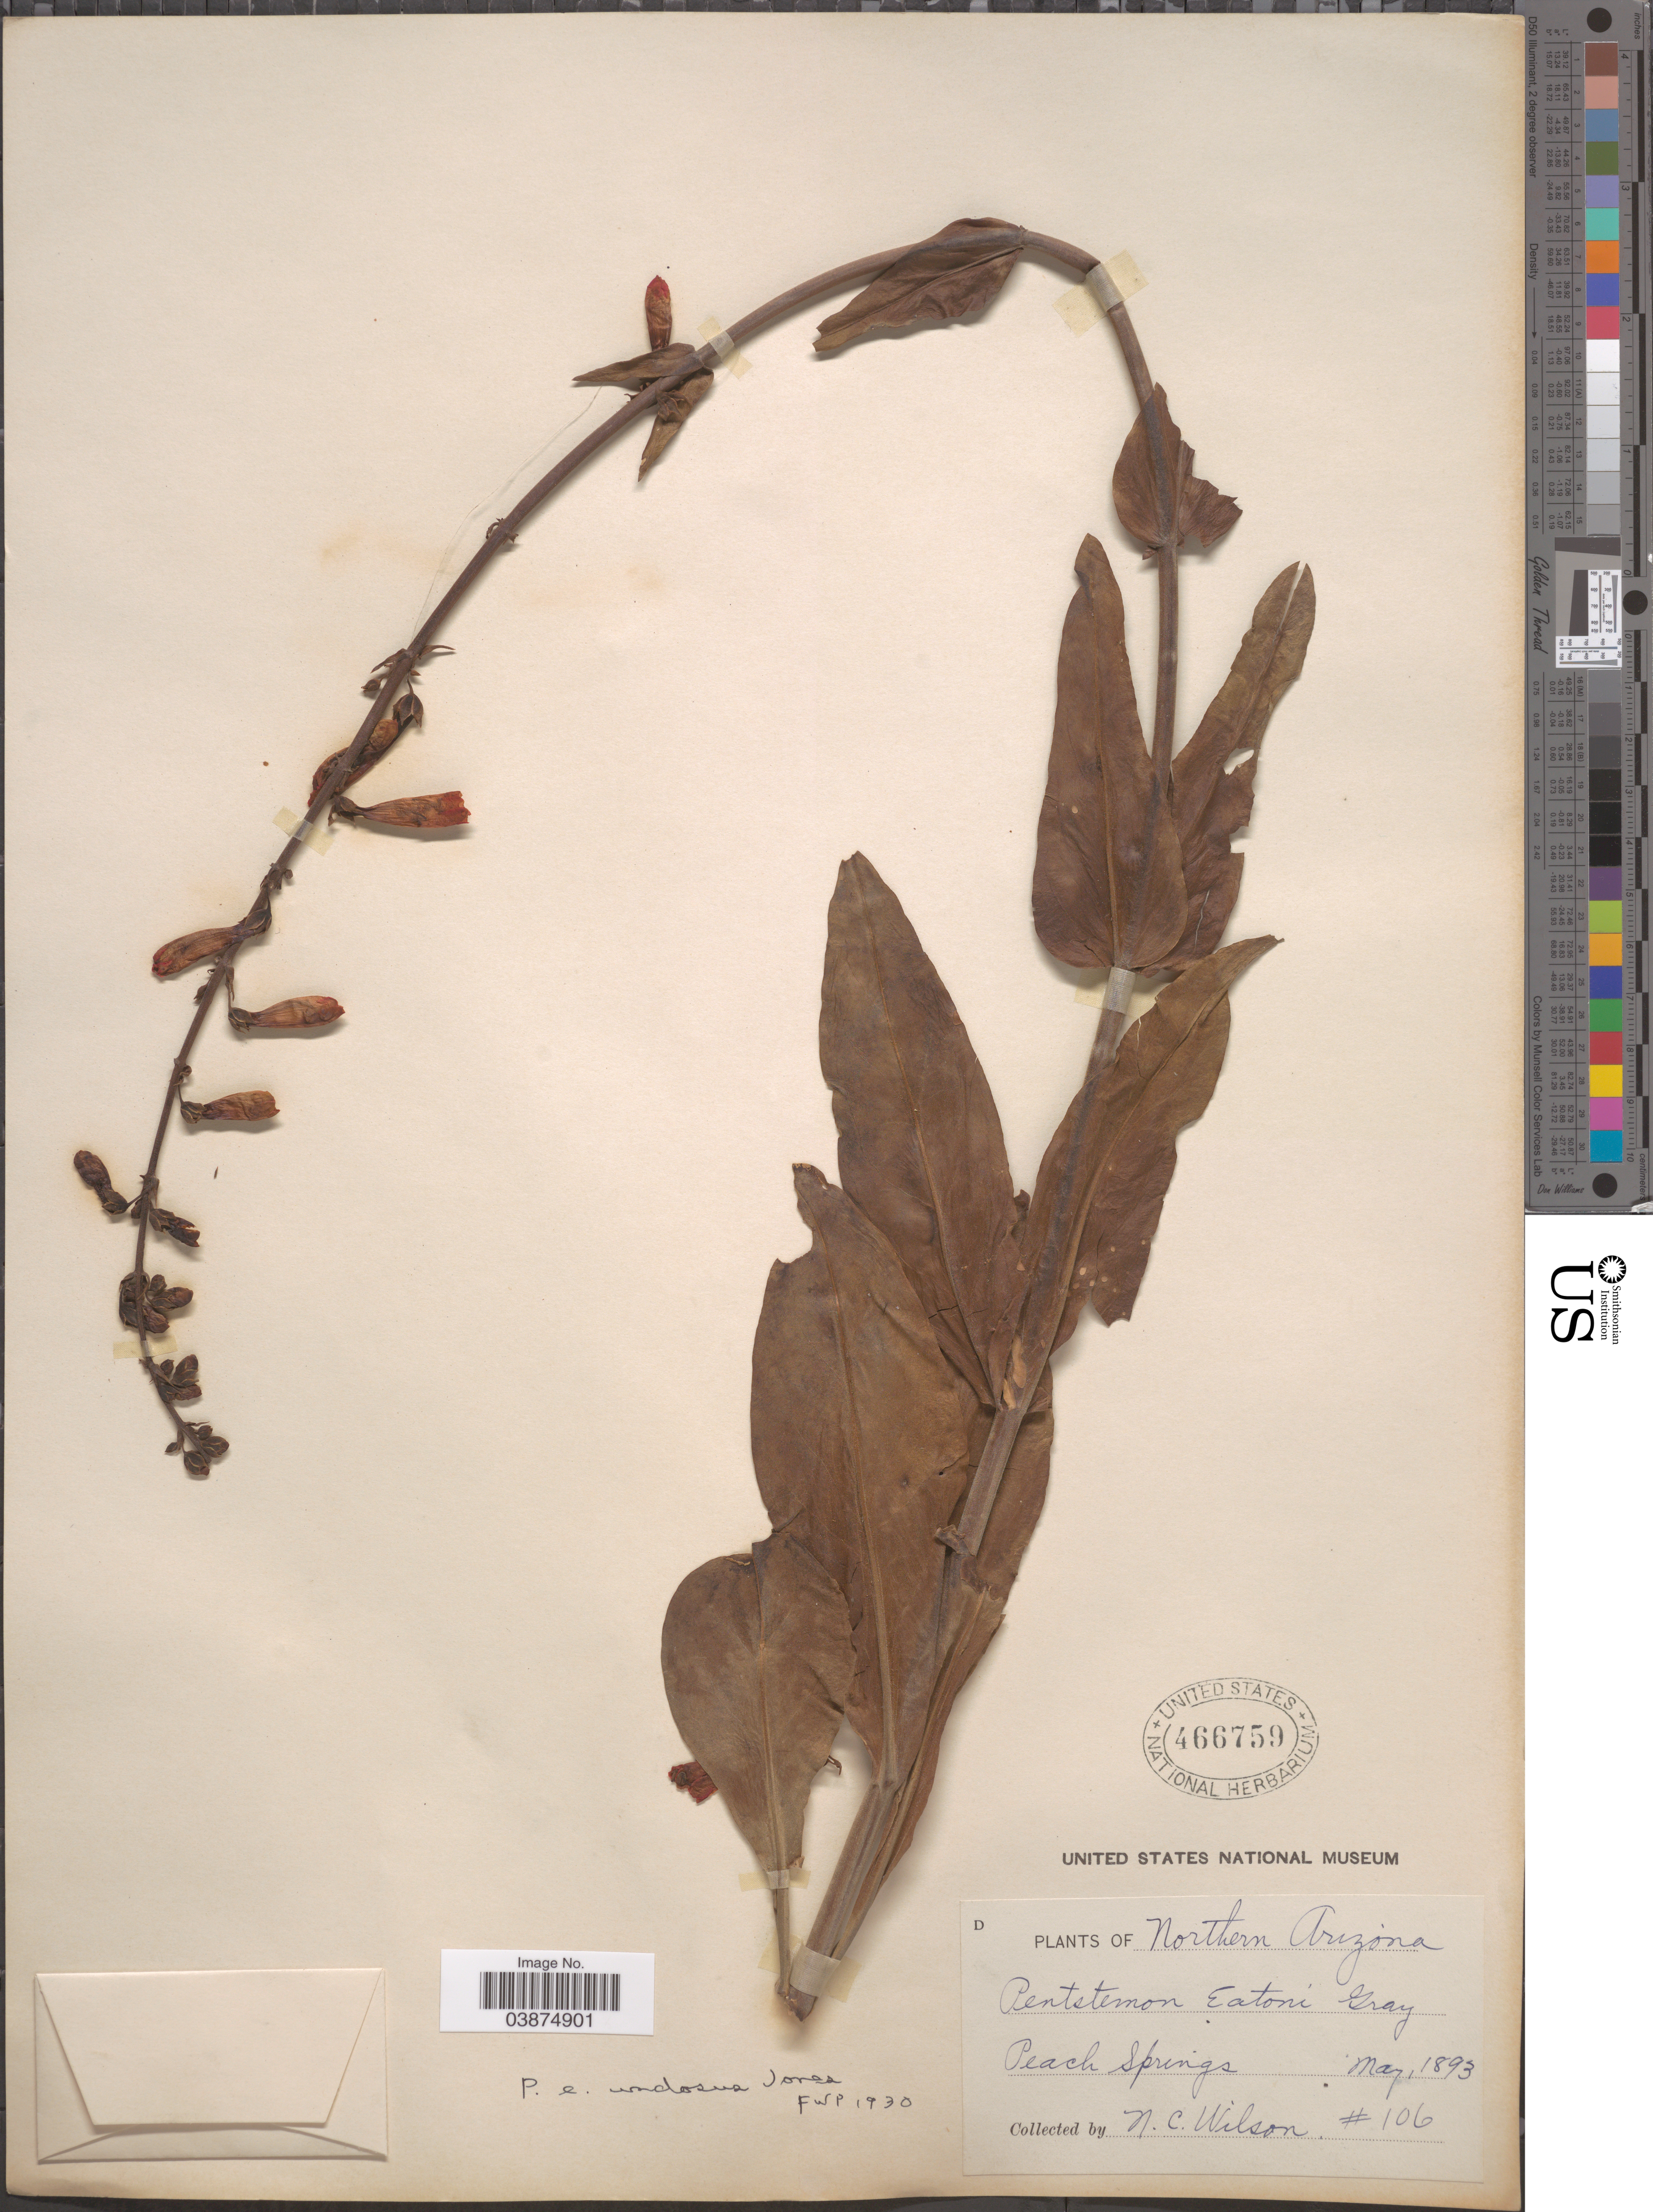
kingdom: Plantae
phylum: Tracheophyta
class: Magnoliopsida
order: Lamiales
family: Plantaginaceae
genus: Penstemon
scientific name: Penstemon eatonii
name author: A. Gray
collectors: N. C. Wilson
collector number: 106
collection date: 1893-05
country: United States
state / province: Arizona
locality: Northern Arizona. Peach Springs.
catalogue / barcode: US 466759